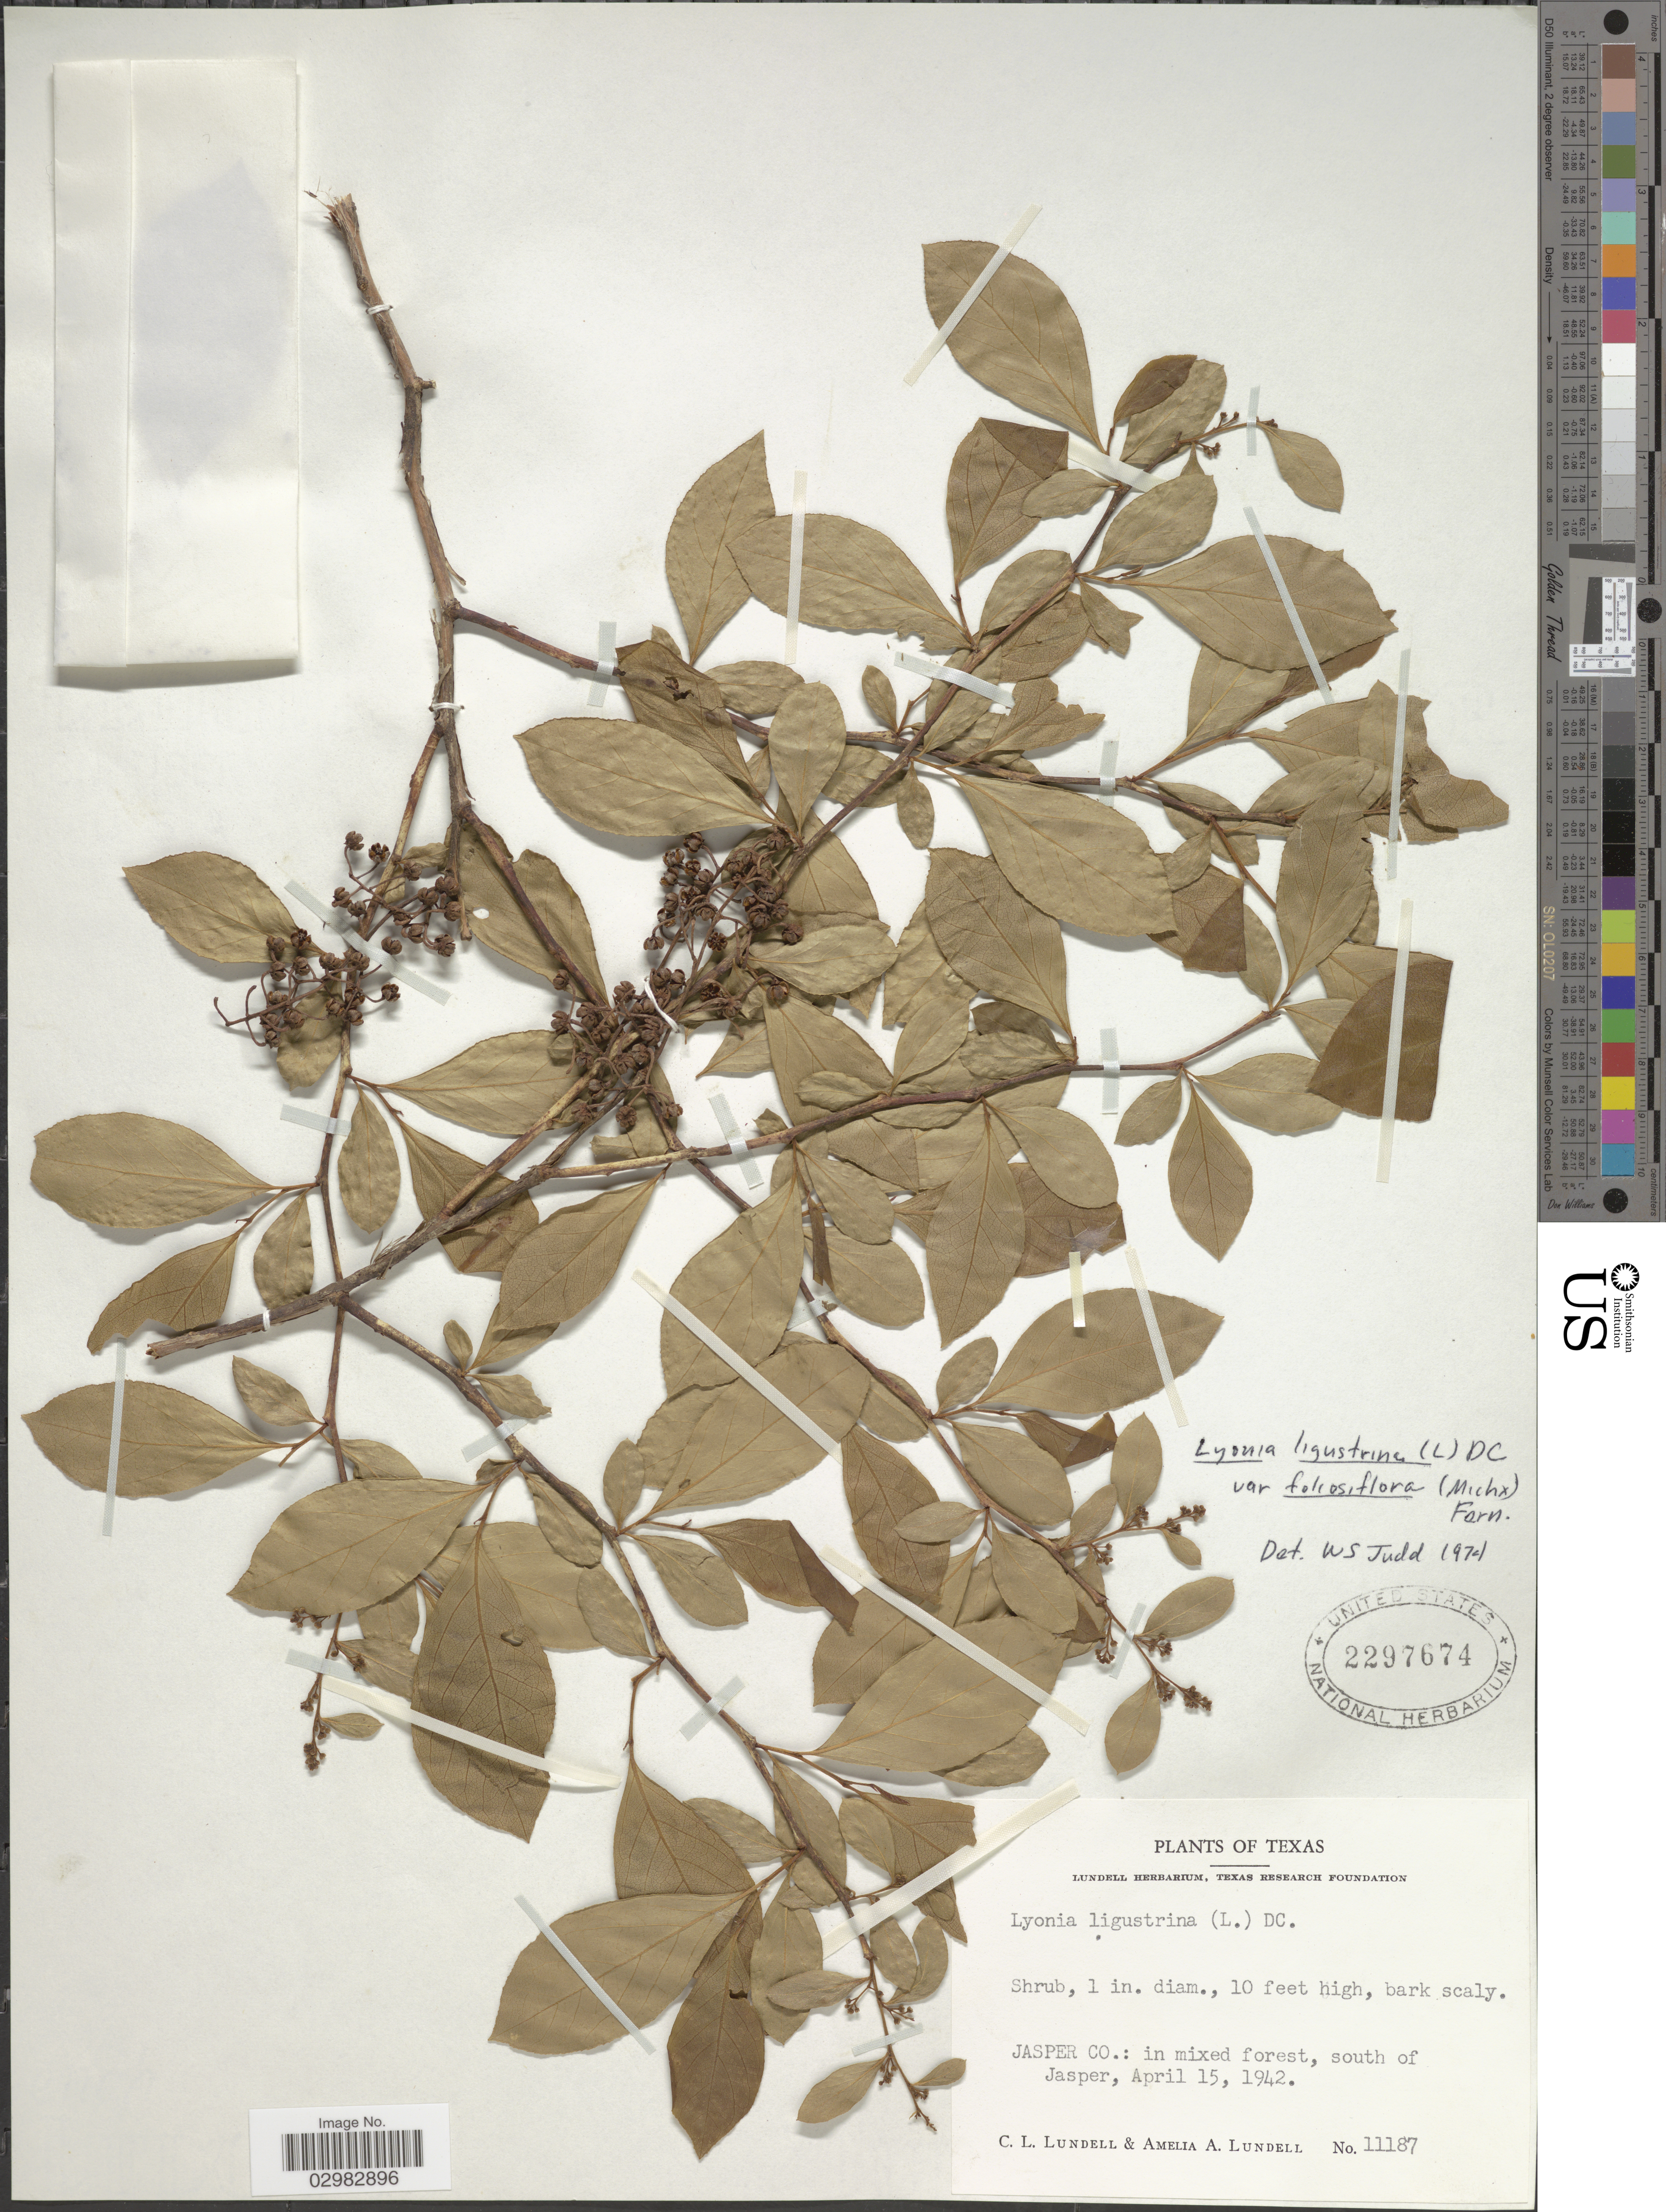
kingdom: Plantae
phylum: Tracheophyta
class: Magnoliopsida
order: Ericales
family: Ericaceae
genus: Lyonia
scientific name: Lyonia ligustrina var. foliosiflora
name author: (Michx.) Fernald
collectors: C. L. Lundell & A. A. Lundell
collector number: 11187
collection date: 1942-04-15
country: United States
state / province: Texas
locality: Jasper Co.: south of Jasper.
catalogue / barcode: US 2297674